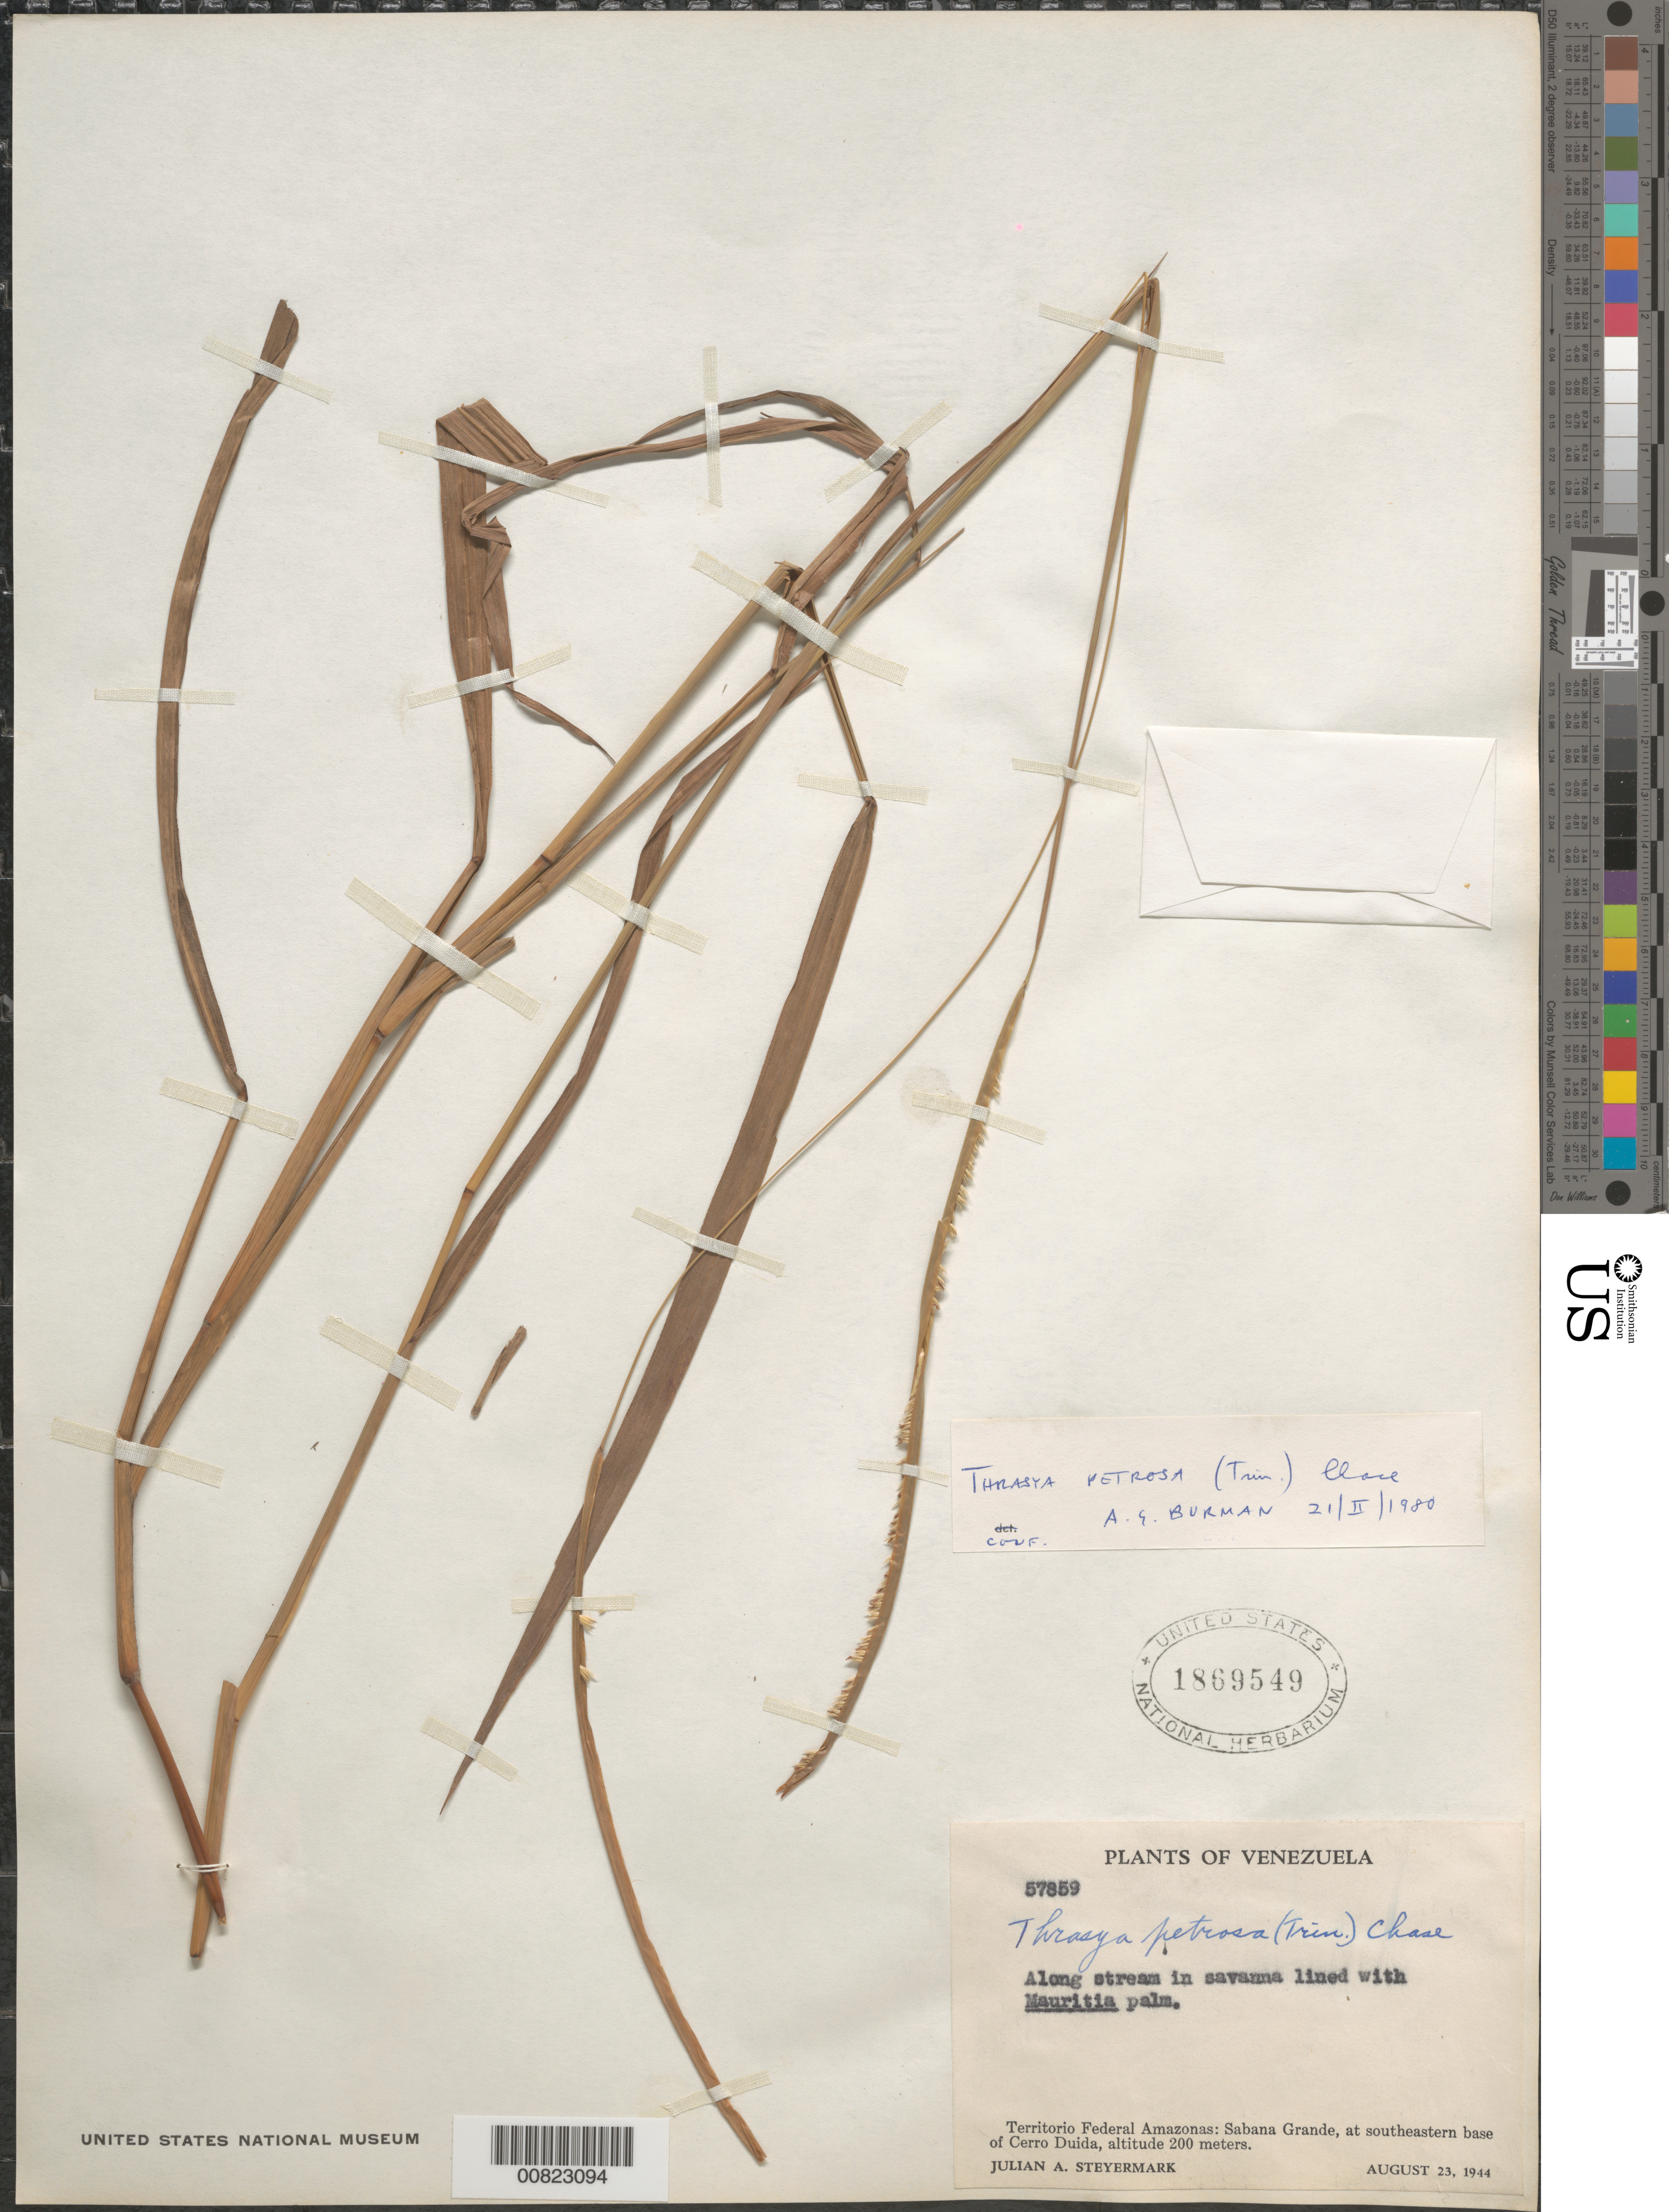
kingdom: Plantae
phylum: Tracheophyta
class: Liliopsida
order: Poales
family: Poaceae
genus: Thrasya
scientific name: Thrasya petrosa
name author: (Trin.) Chase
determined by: Burman, A. G.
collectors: J. Steyermark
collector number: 57859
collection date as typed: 23-Aug-44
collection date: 1944-08-23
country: Venezuela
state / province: Amazonas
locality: Sabana Grande, at SE base of Cerro Duida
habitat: Along stream in savanna lined with Mauritia palm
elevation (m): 200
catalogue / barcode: US 1869549